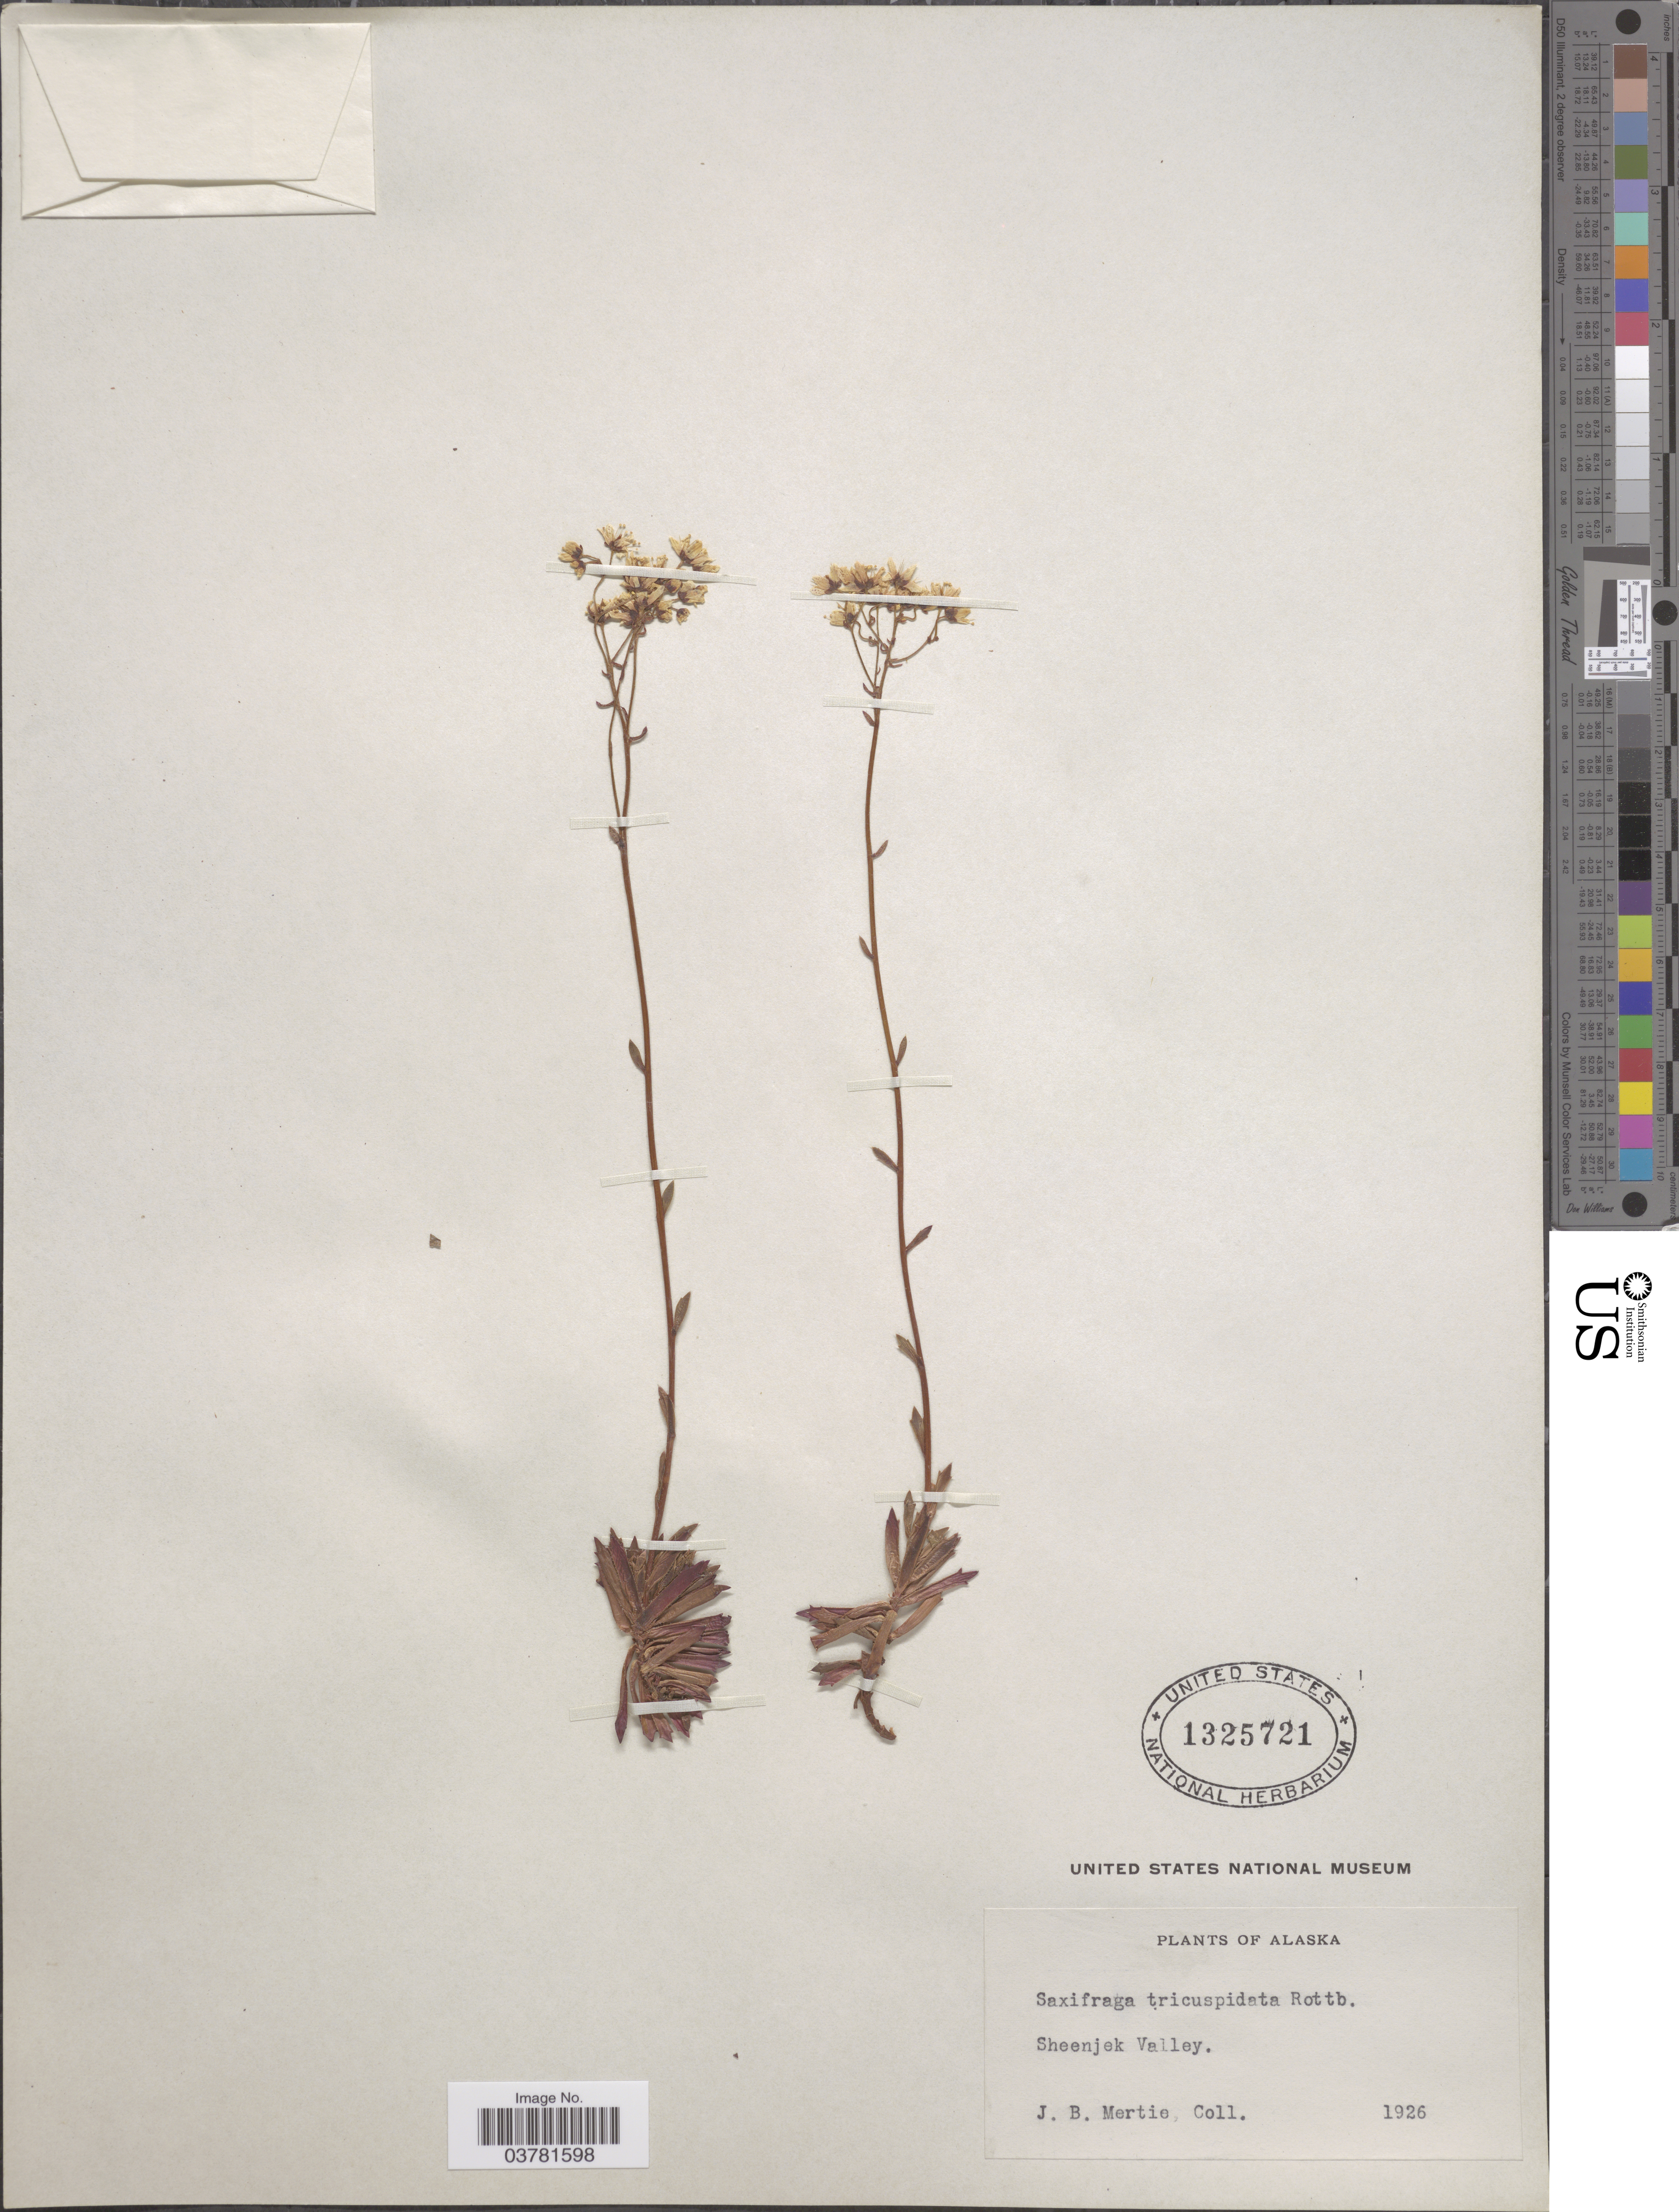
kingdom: Plantae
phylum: Tracheophyta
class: Magnoliopsida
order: Saxifragales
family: Saxifragaceae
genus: Saxifraga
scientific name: Saxifraga tricuspidata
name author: Rottb.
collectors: J. Mertie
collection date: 1926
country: United States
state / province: Alaska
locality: Sheenjek Valley.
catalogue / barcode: US 1325721